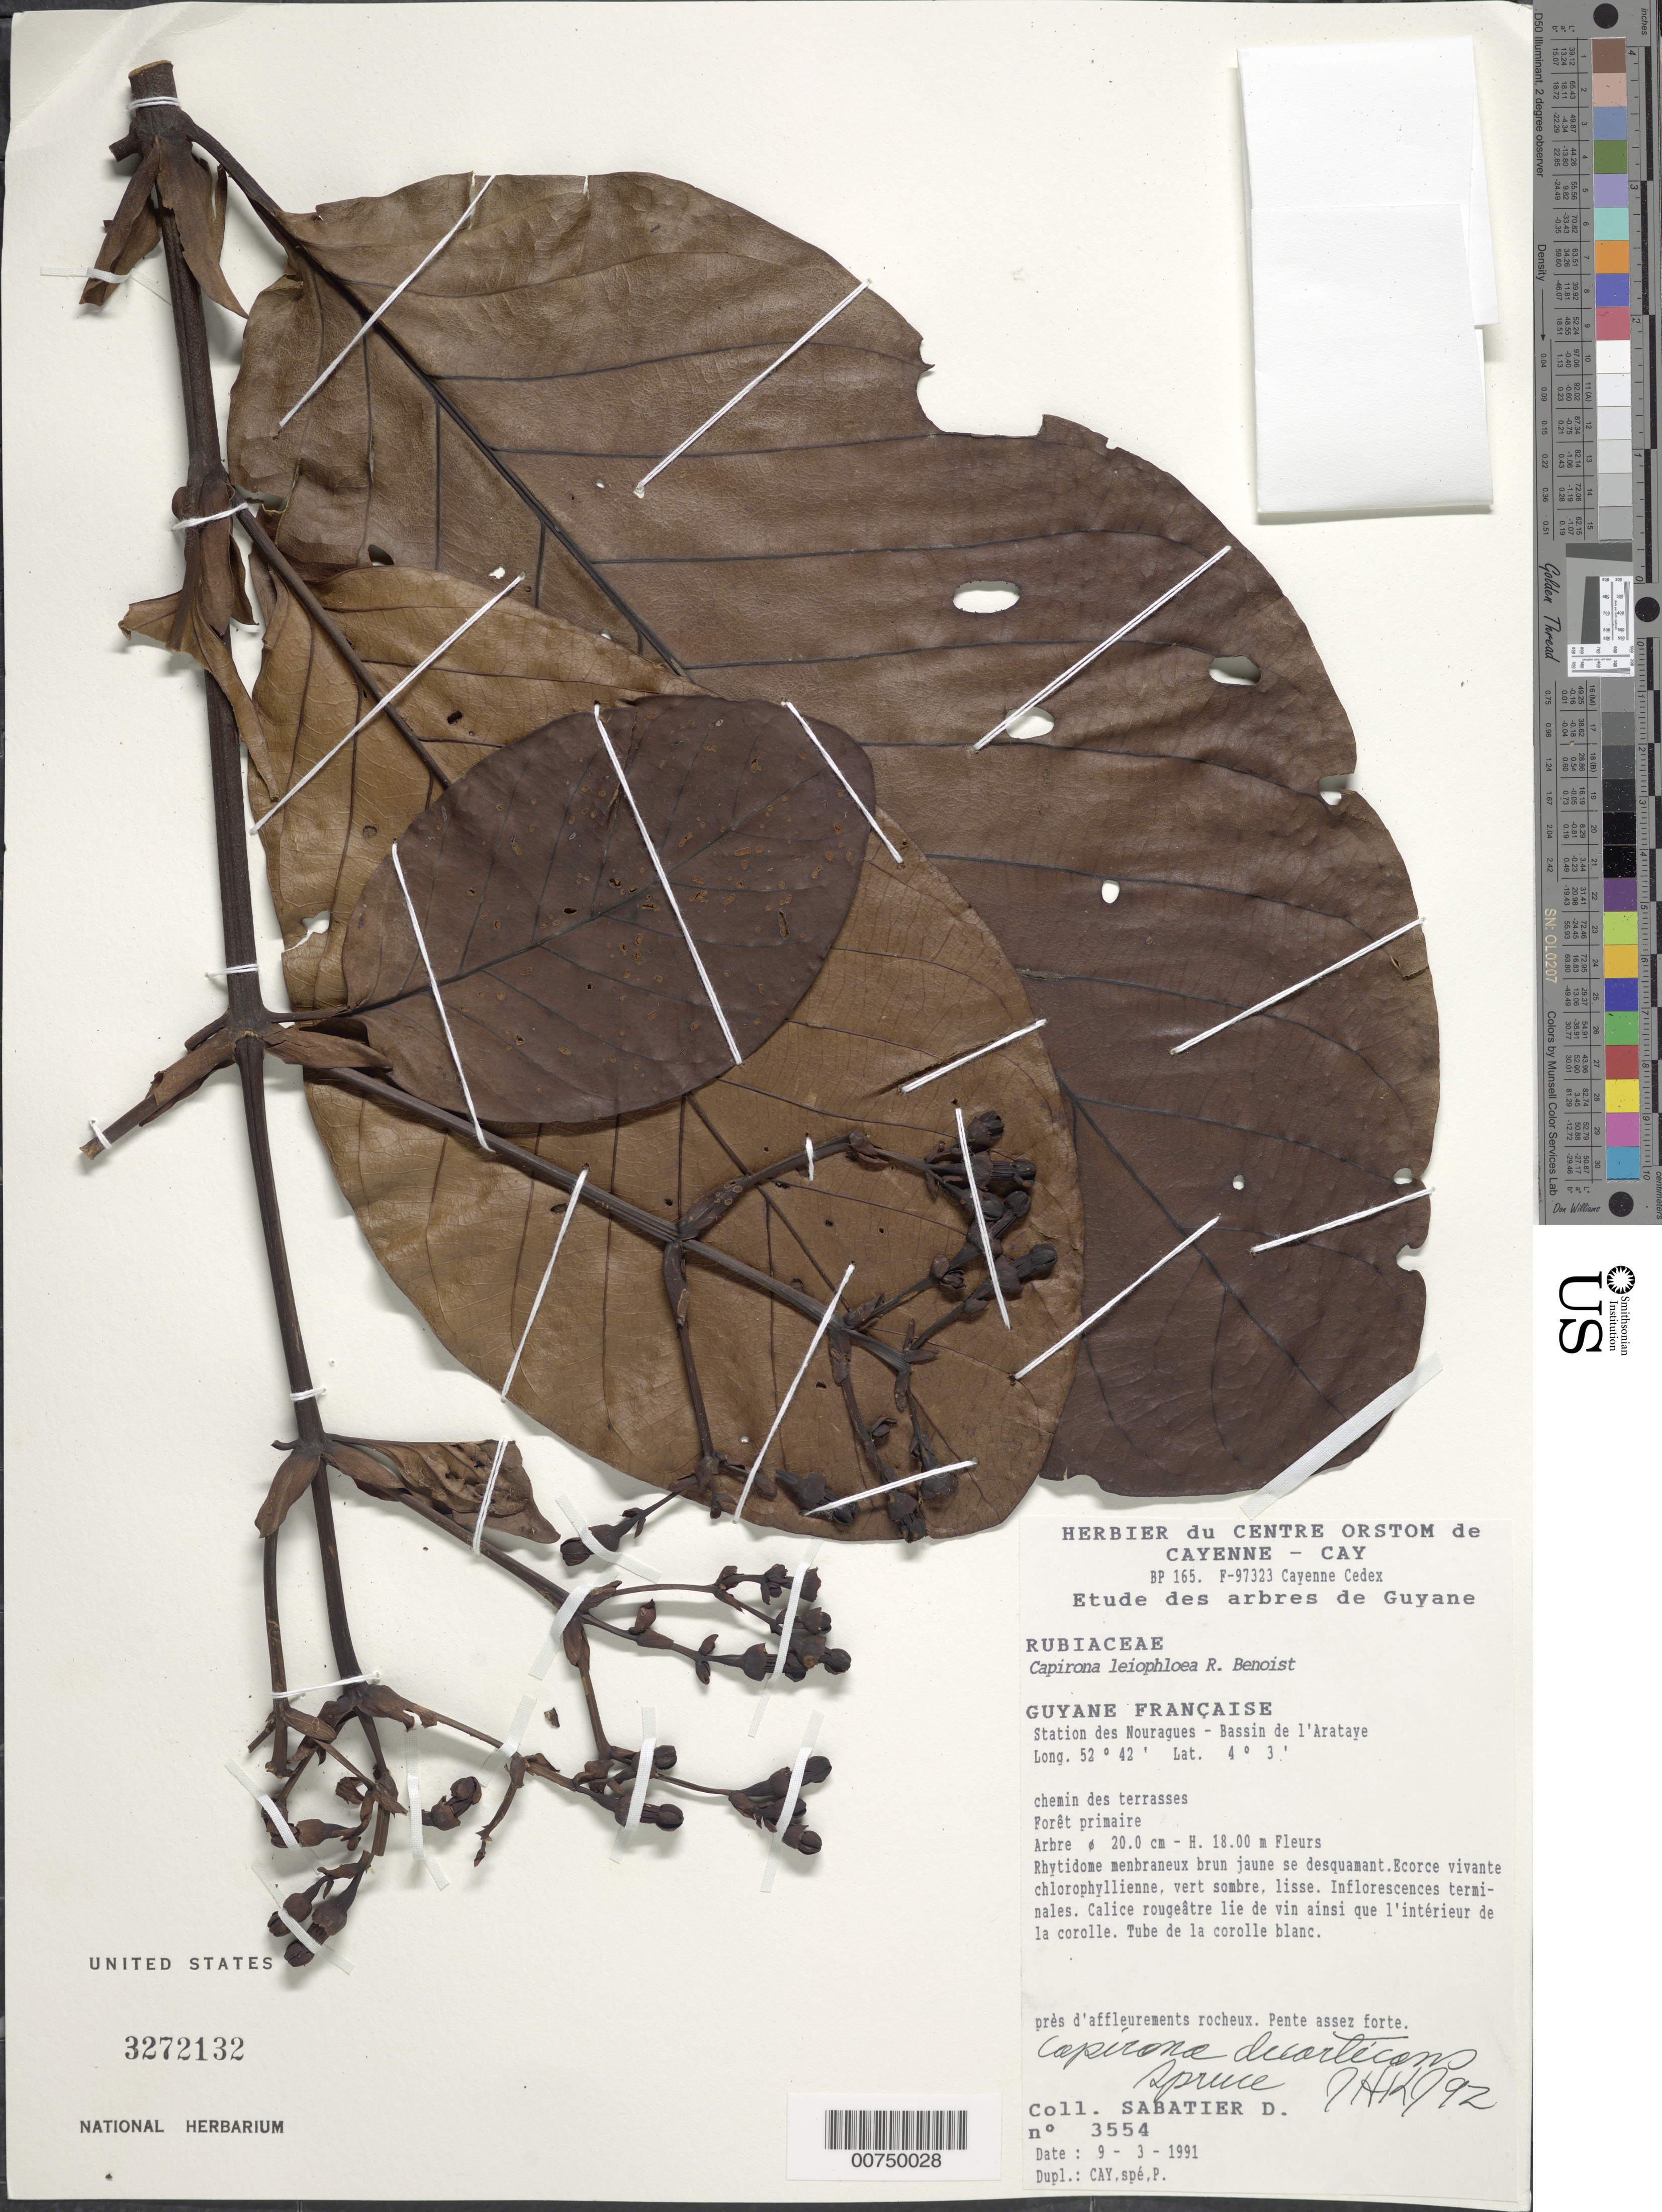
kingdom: Plantae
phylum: Tracheophyta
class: Magnoliopsida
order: Gentianales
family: Rubiaceae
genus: Capirona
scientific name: Capirona decorticans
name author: Spruce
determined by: Kirkbride, J. H.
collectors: D. Sabatier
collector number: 3554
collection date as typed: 9-Mar-91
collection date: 1991-03-09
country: French Guiana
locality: Station des Nouragues, Bassin de l'Approuague, Arataye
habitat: Chemin de terrasses, forêt primaire; pres d'affluerements rocheux; pente assez forte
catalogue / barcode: US 3272132